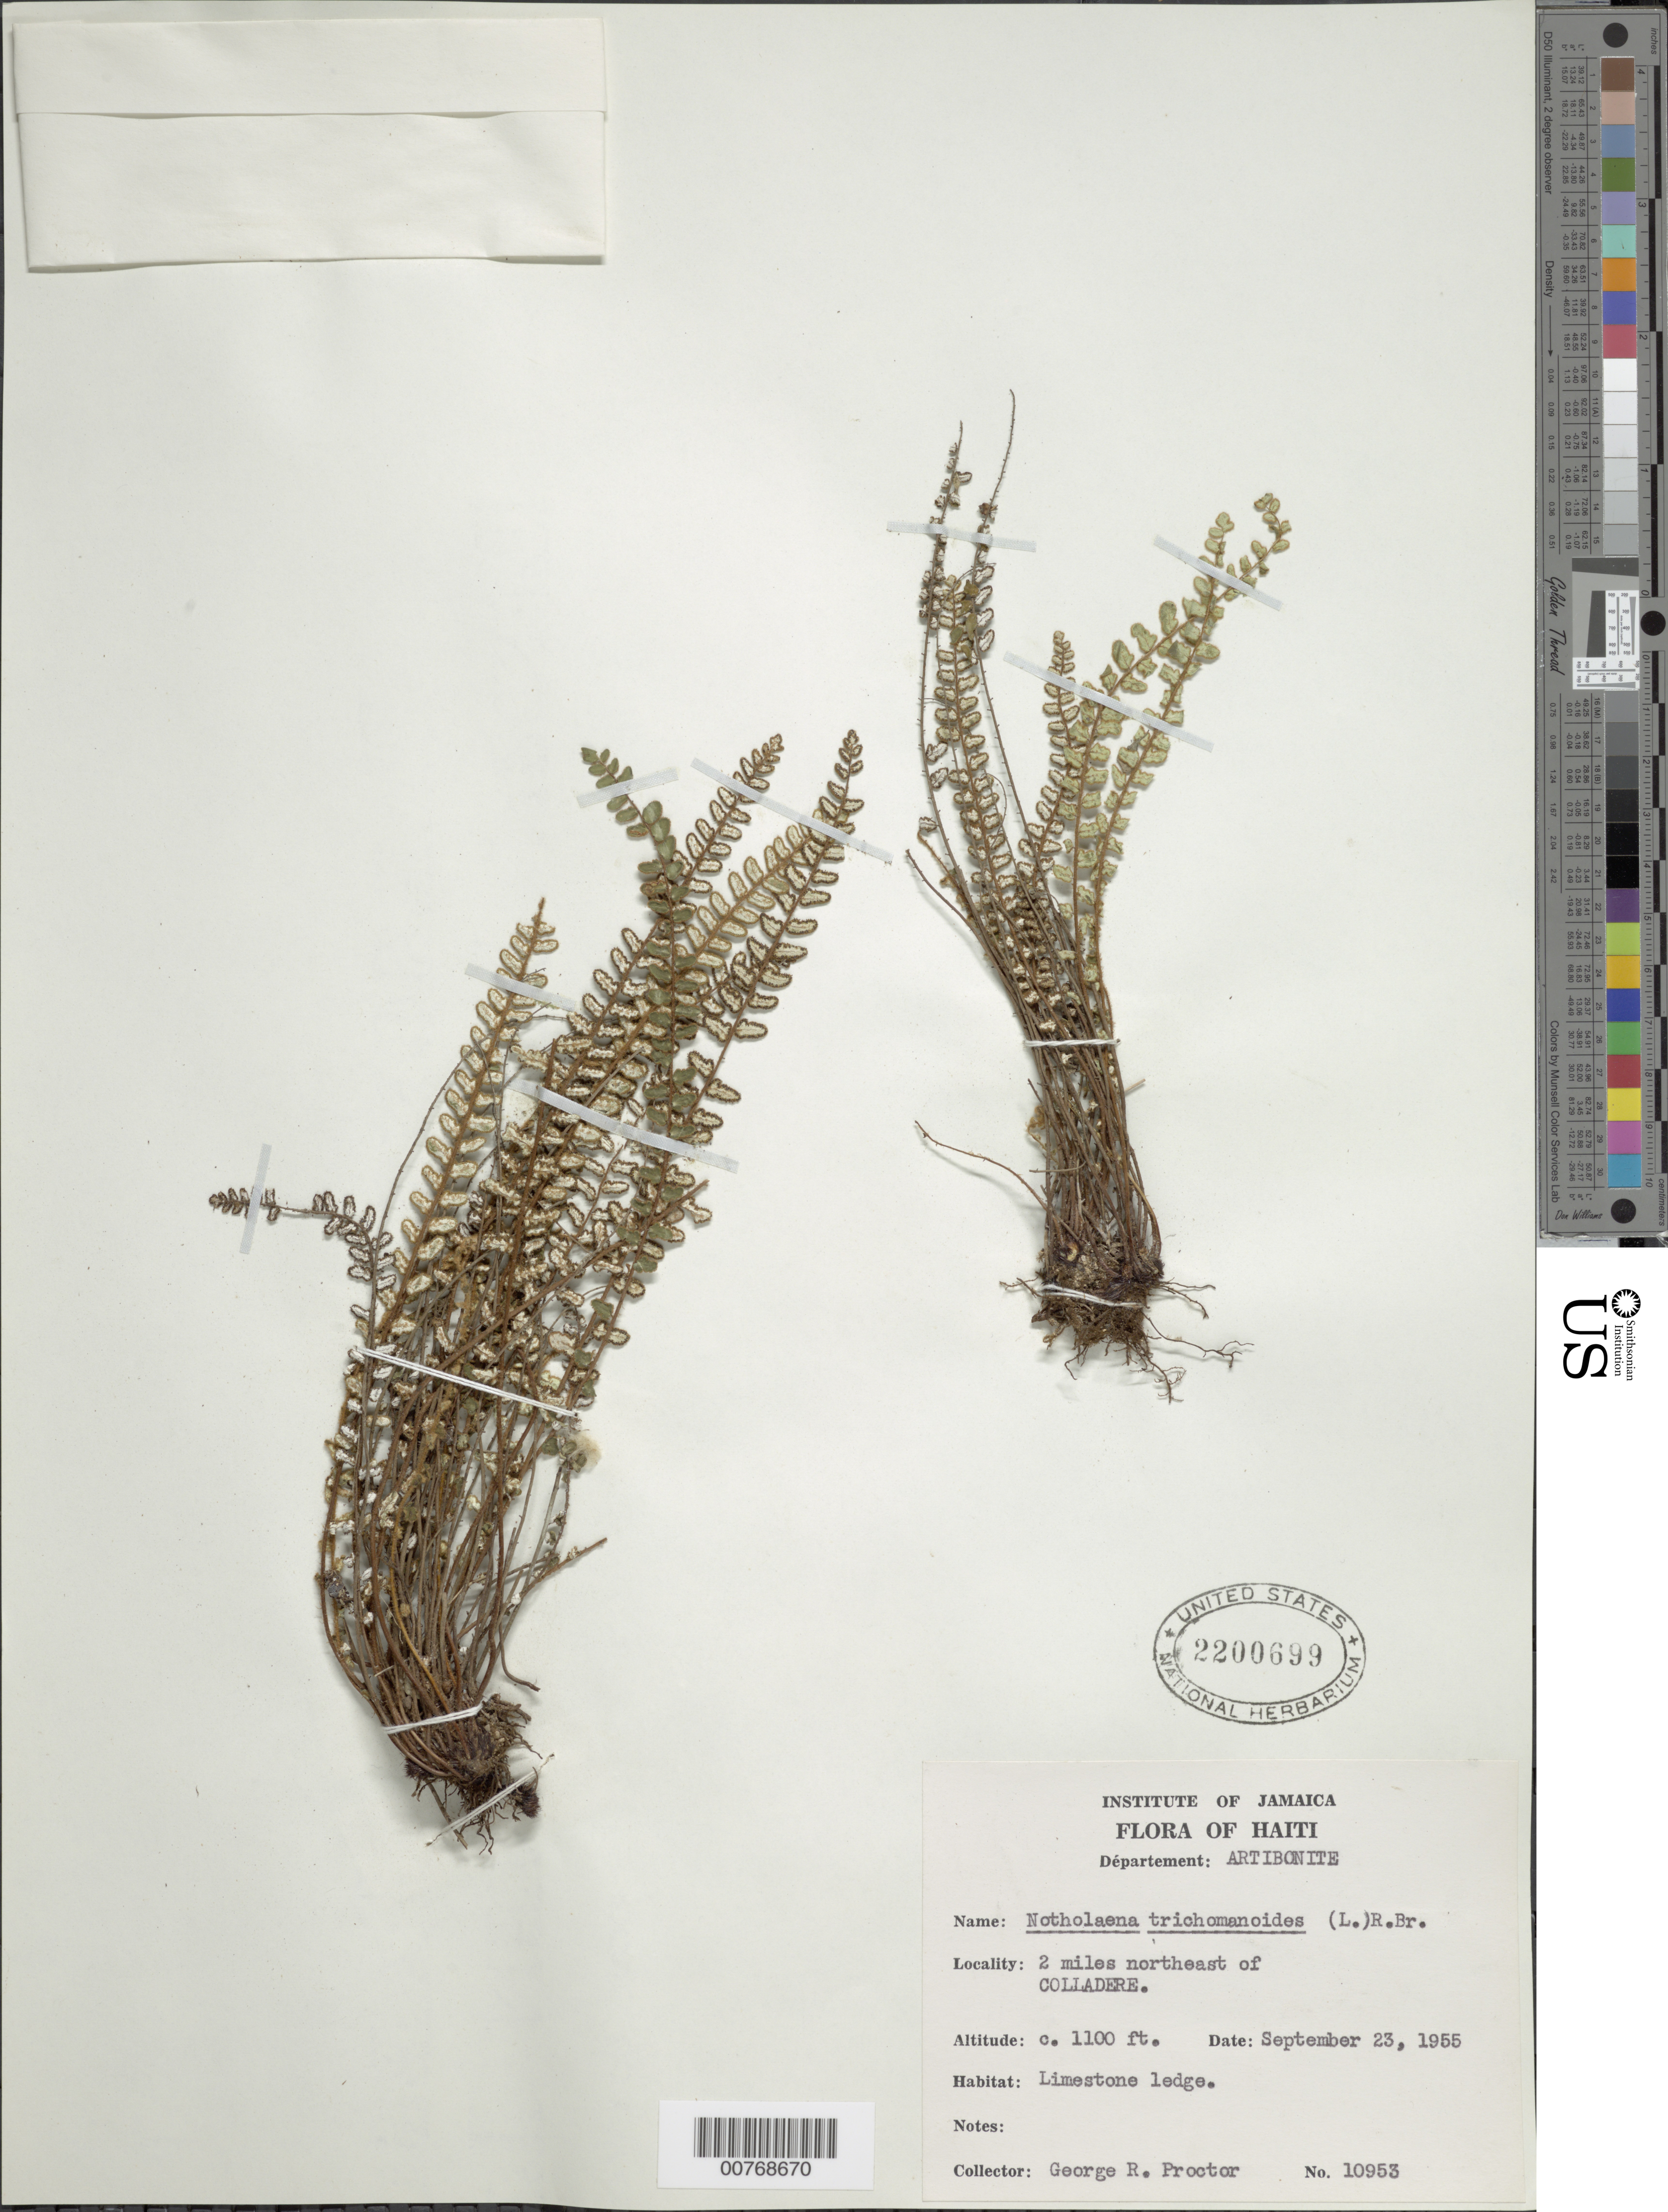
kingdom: Plantae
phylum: Tracheophyta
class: Polypodiopsida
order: Polypodiales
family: Pteridaceae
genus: Notholaena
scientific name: Notholaena trichomanoides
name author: (L.) Desv.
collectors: G. R. Proctor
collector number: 10953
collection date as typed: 23 Sep 1955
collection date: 1955-09-23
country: Haiti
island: Hispaniola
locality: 2 mi NE of Colladere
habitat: Limestone ledge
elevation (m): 335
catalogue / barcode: US 2200699